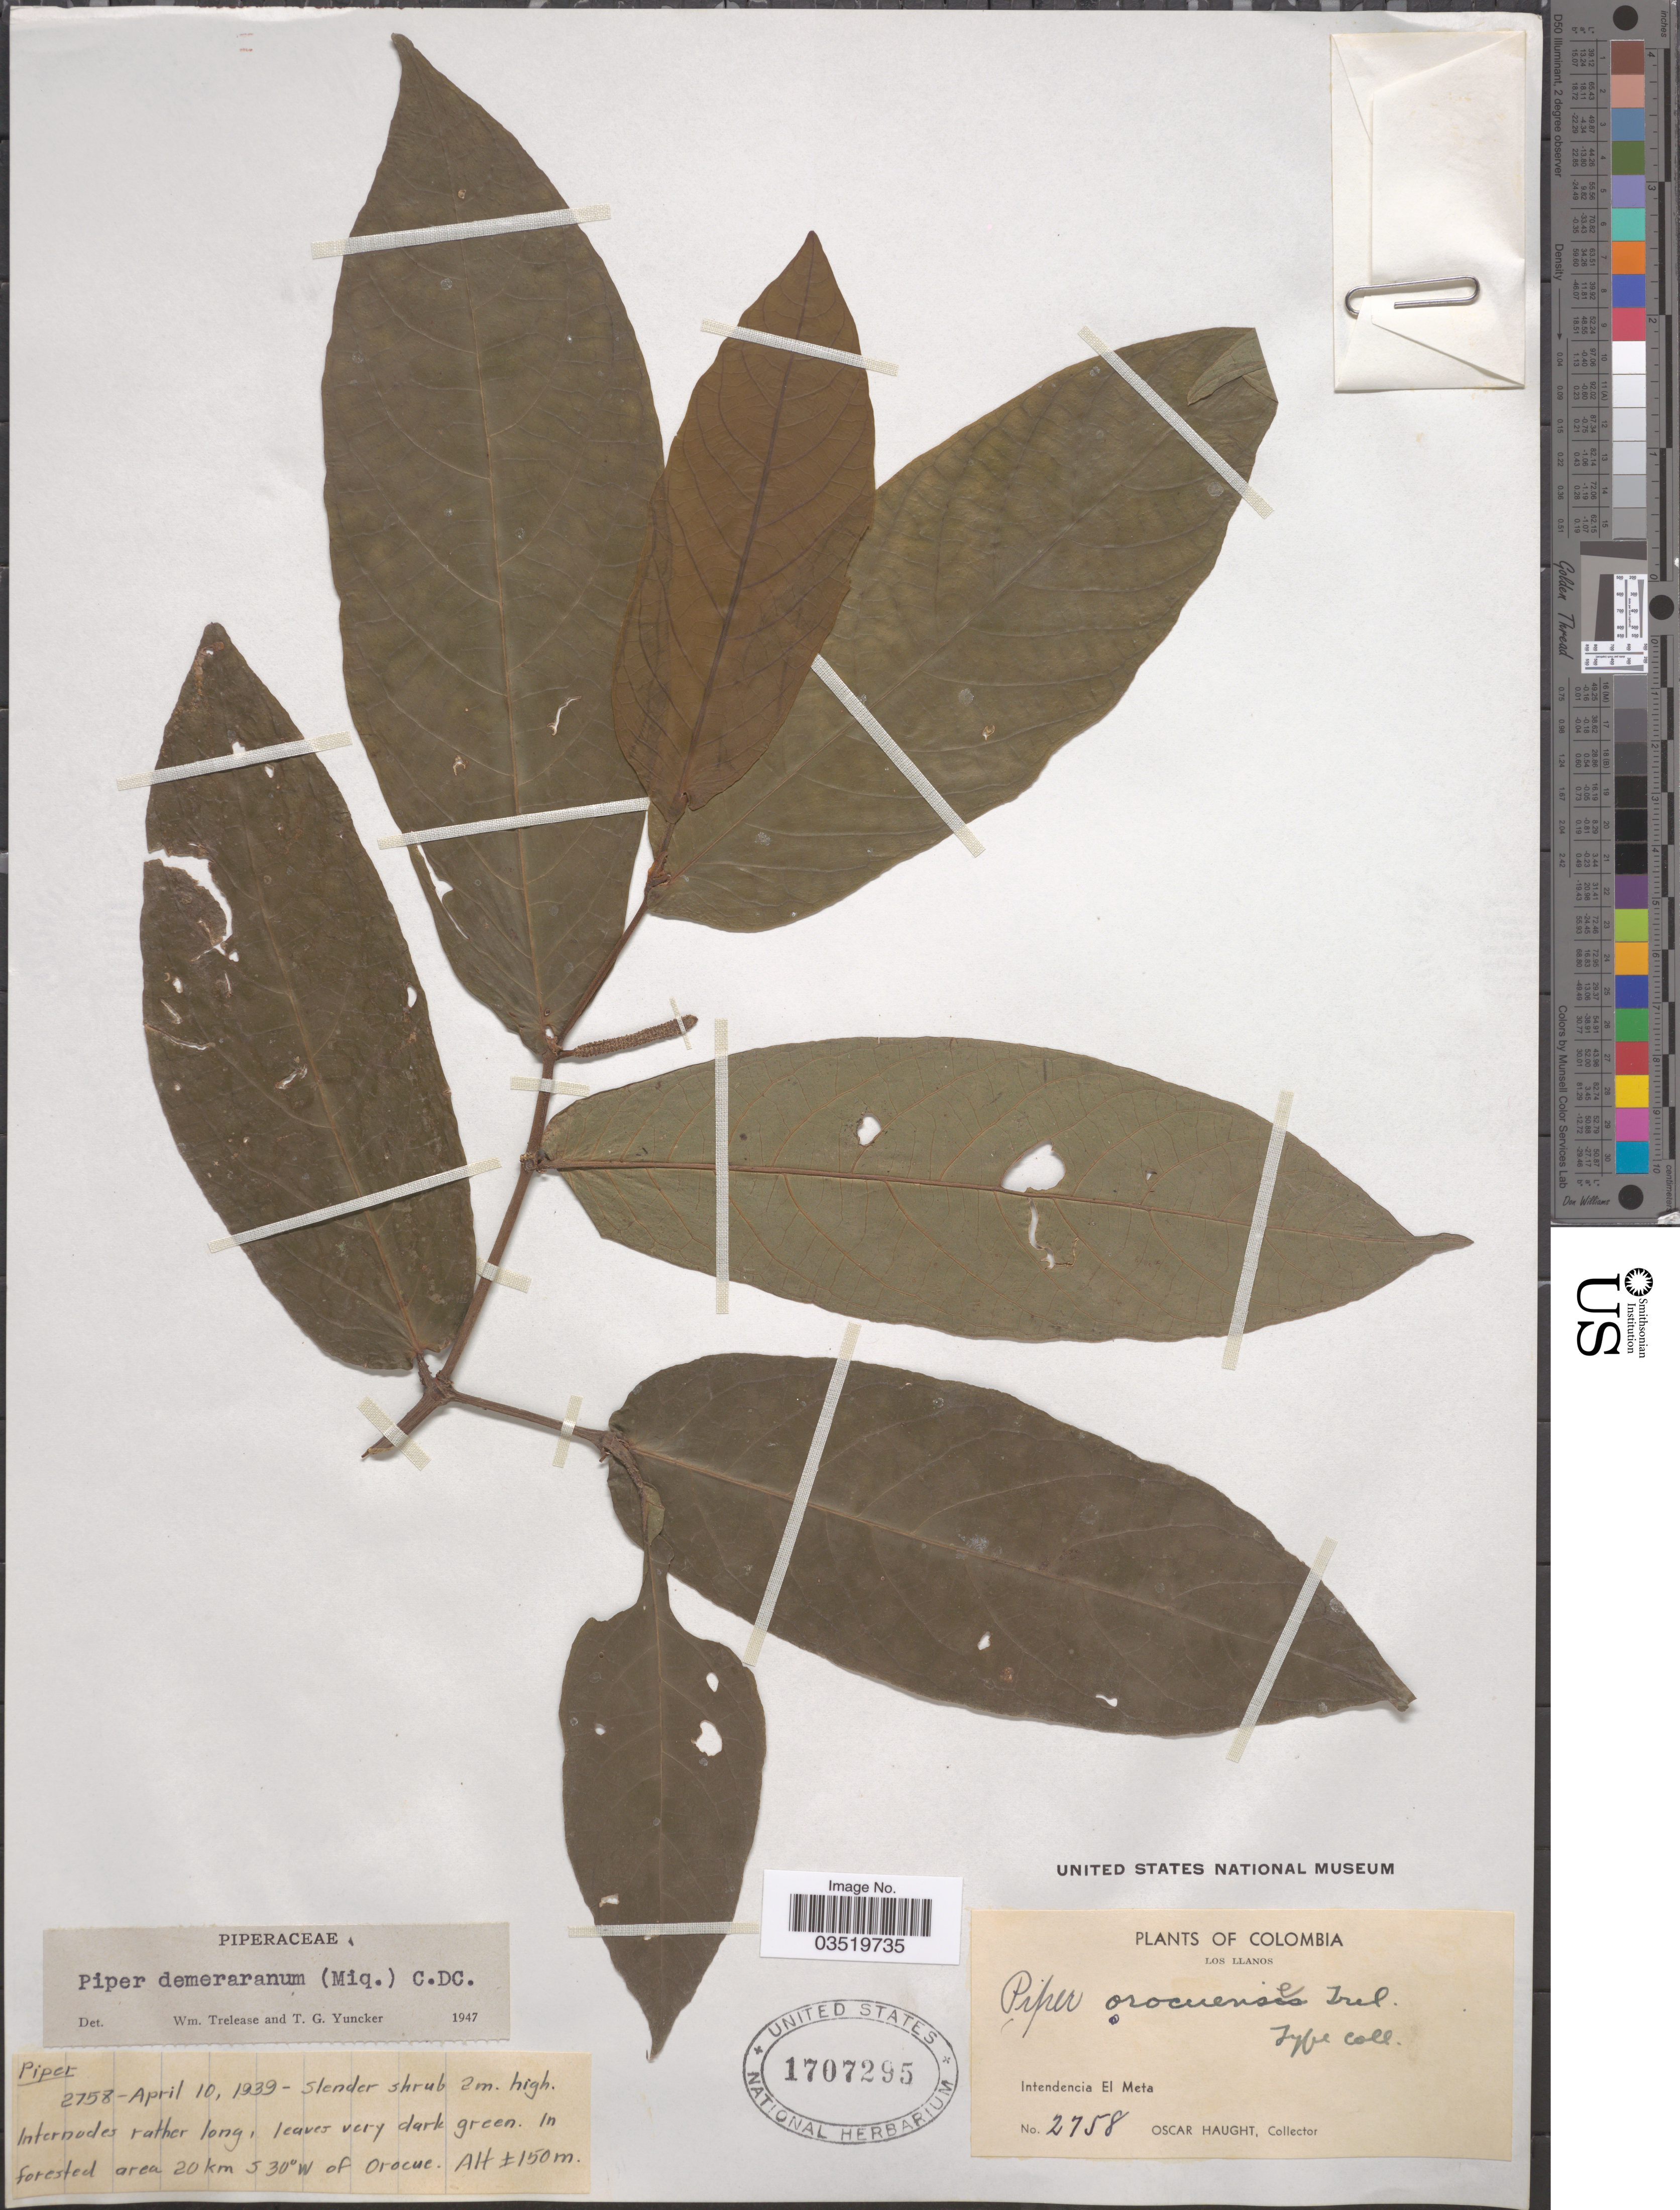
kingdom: Plantae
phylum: Tracheophyta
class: Magnoliopsida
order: Piperales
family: Piperaceae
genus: Piper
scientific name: Piper demeraranum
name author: (Miq.) C. DC.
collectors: O. Haught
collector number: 2758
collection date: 1939-04-10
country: Colombia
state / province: Meta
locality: Los Llanos. Intendencia El Meta. In forested area 20 km S 30° W of Orocue.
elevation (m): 150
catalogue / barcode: US 1707295